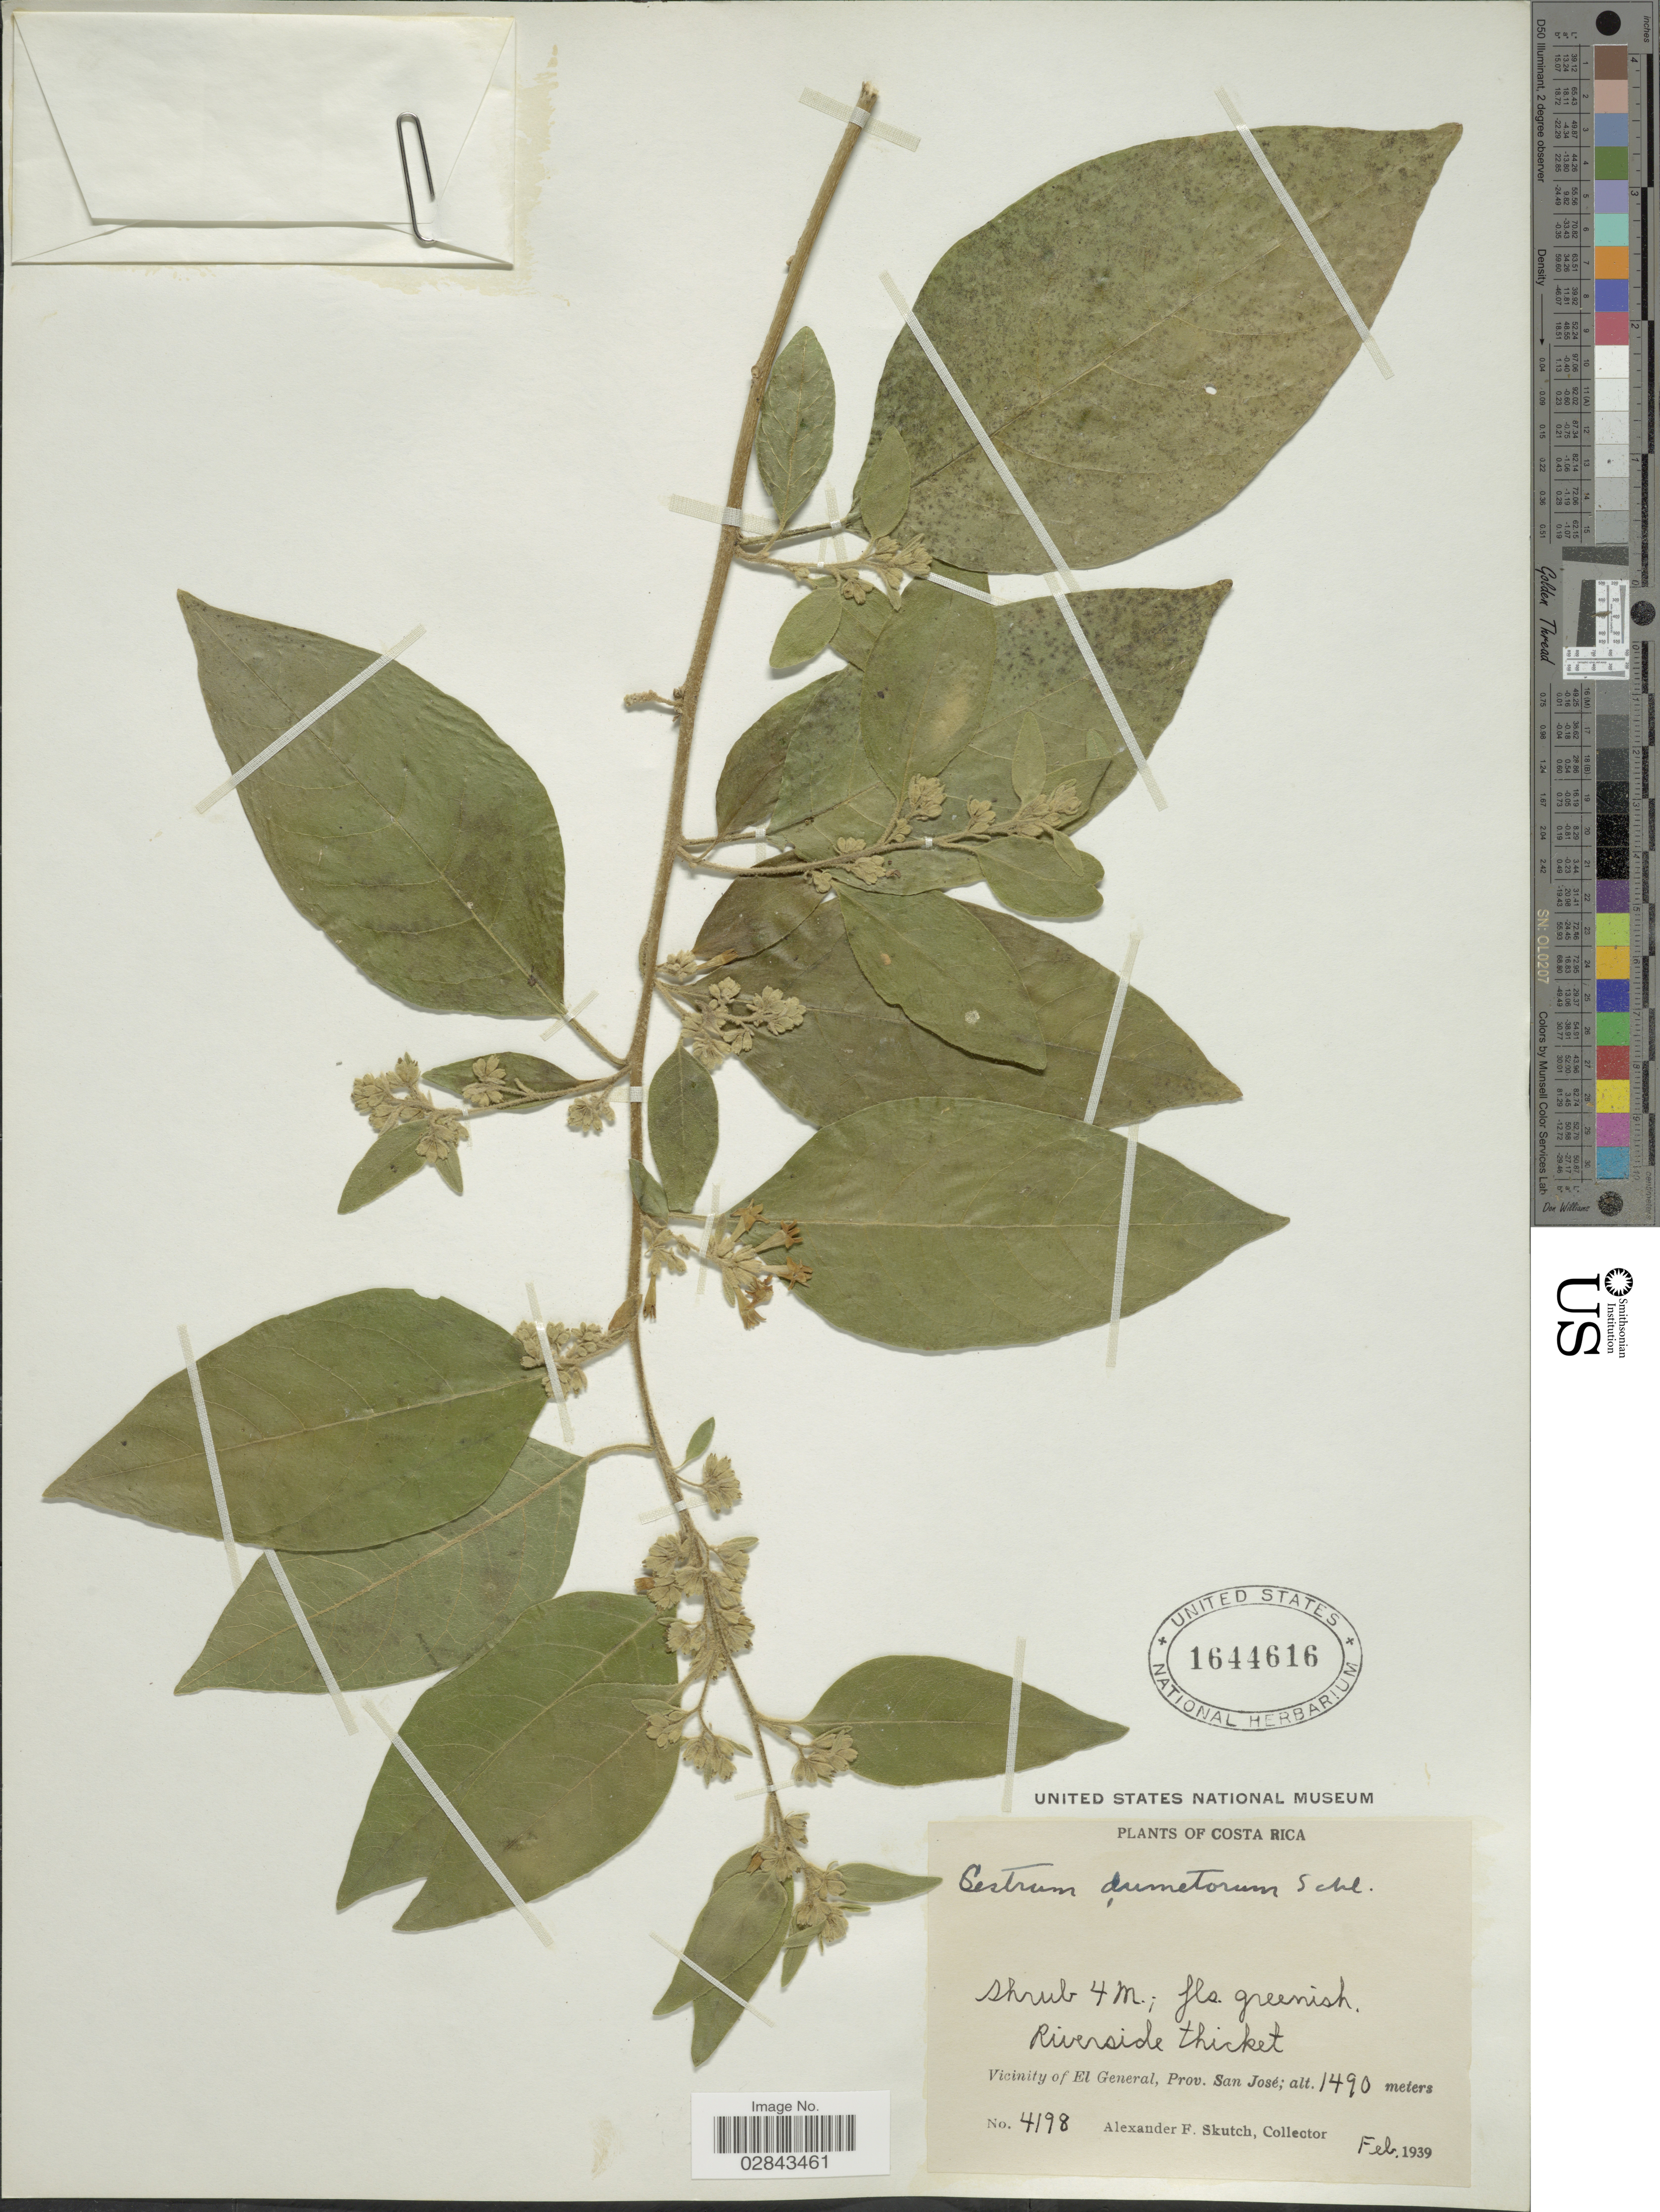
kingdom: Plantae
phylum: Tracheophyta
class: Magnoliopsida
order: Solanales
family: Solanaceae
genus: Cestrum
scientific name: Cestrum dumetorum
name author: Schltdl.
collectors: A. F. Skutch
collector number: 4198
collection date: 1939-02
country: Costa Rica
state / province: San José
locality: Vicinity of El General, Prov. San José.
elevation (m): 1490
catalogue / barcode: US 1644616